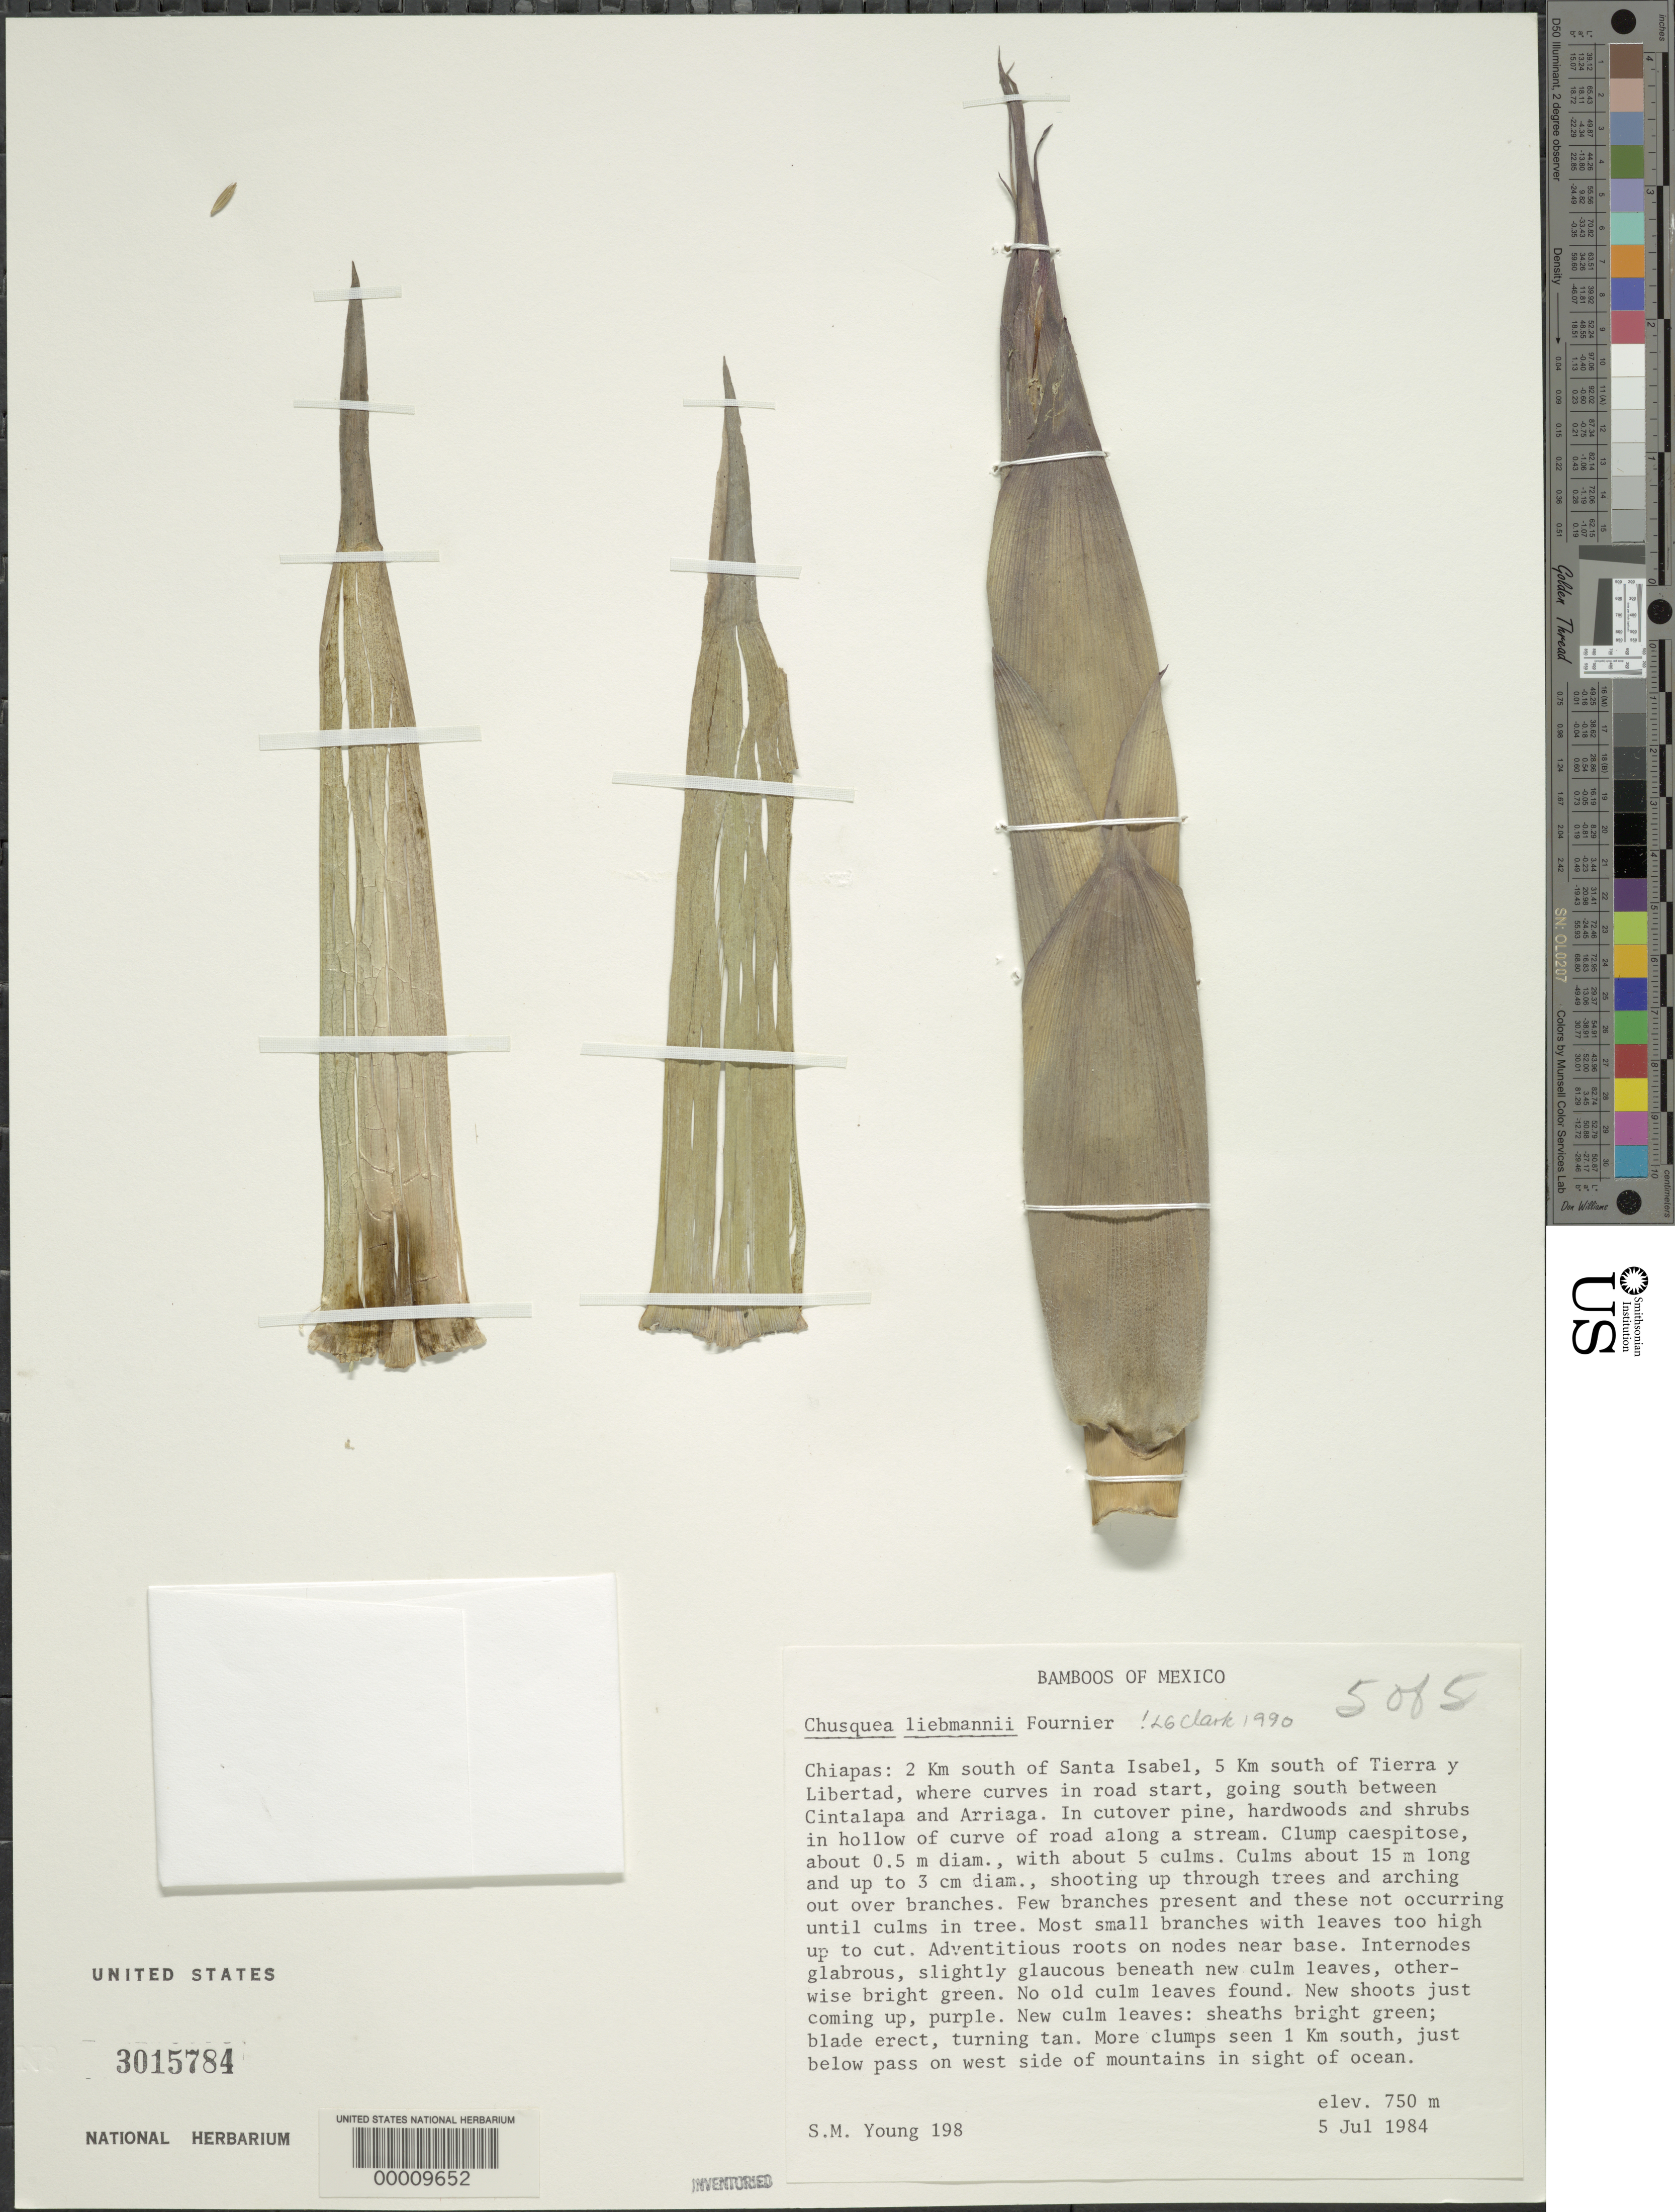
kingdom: Plantae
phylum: Tracheophyta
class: Liliopsida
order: Poales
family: Poaceae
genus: Chusquea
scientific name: Chusquea liebmannii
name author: E. Fourn.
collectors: S. Young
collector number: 198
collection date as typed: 05 Jul 1984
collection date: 1984-07-05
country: Mexico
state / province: Chiapas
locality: Santa isabel, tierra, libertad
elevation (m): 750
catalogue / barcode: US 3015784